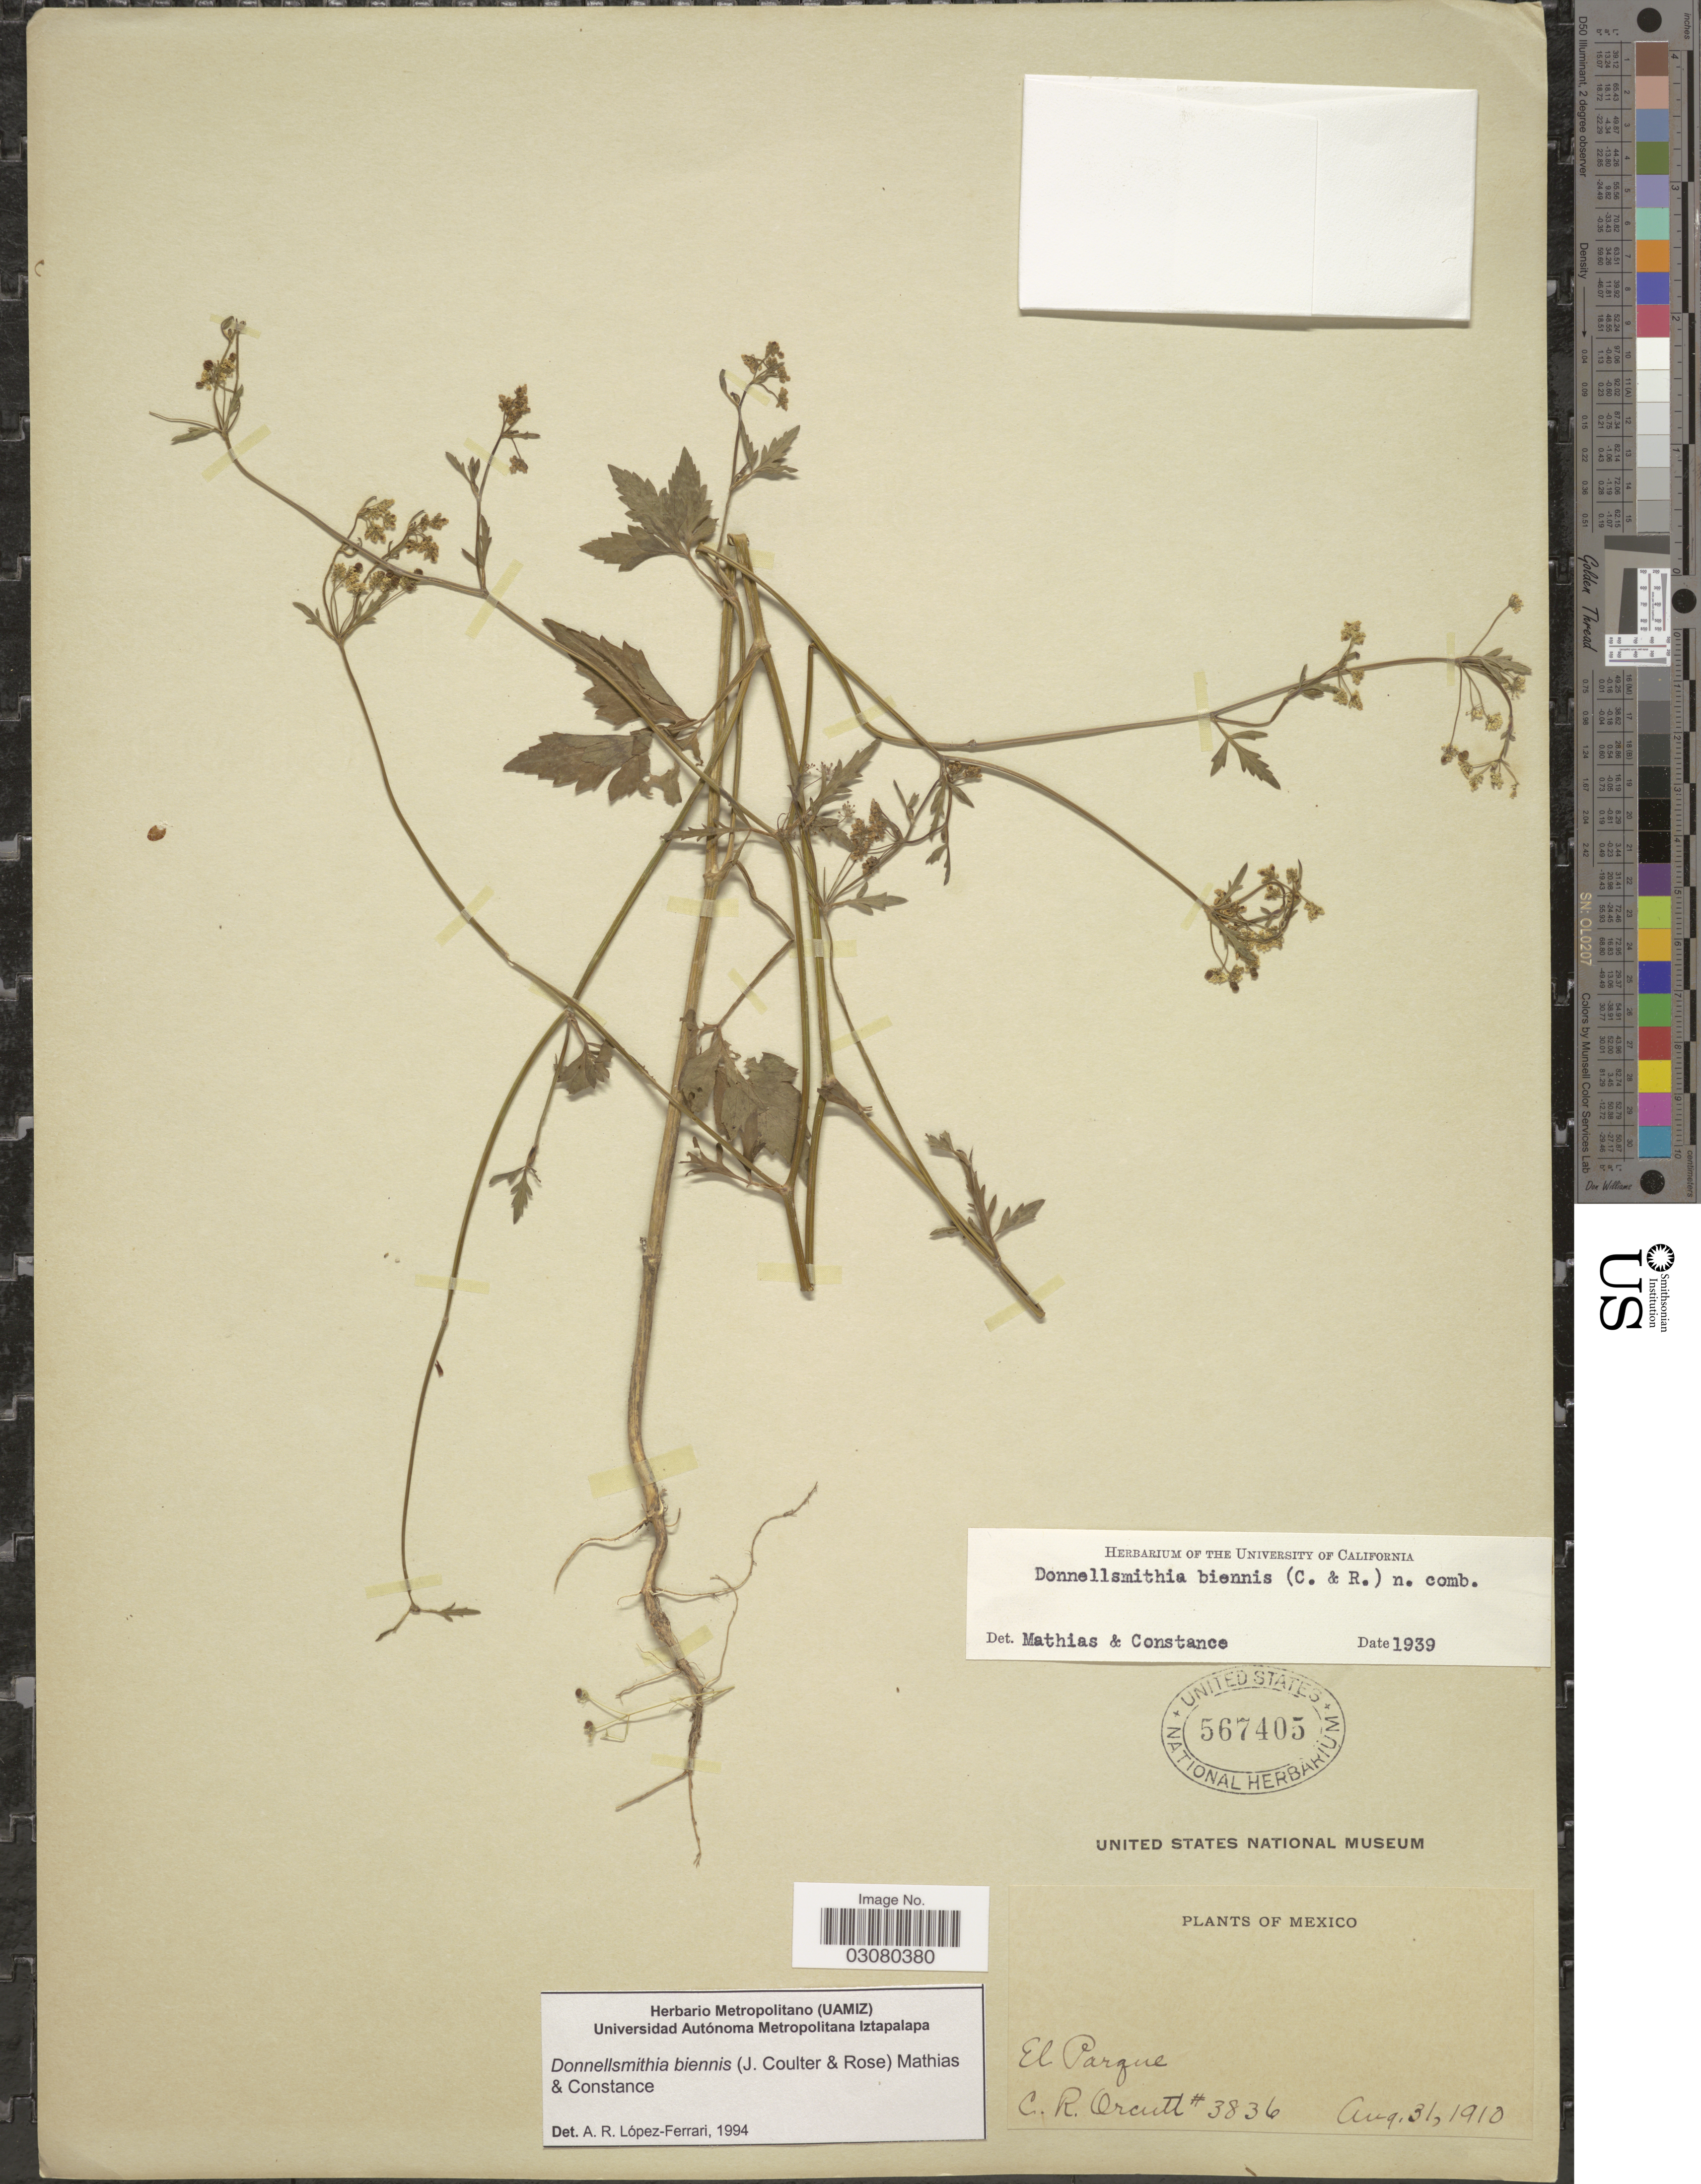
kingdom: Plantae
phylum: Tracheophyta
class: Magnoliopsida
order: Apiales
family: Apiaceae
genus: Donnellsmithia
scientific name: Donnellsmithia biennis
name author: (J.M. Coult. & Rose) Mathias & Constance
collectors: C. R. Orcutt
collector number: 3836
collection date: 1910-08-31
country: Mexico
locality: El Parque.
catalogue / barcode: US 567405